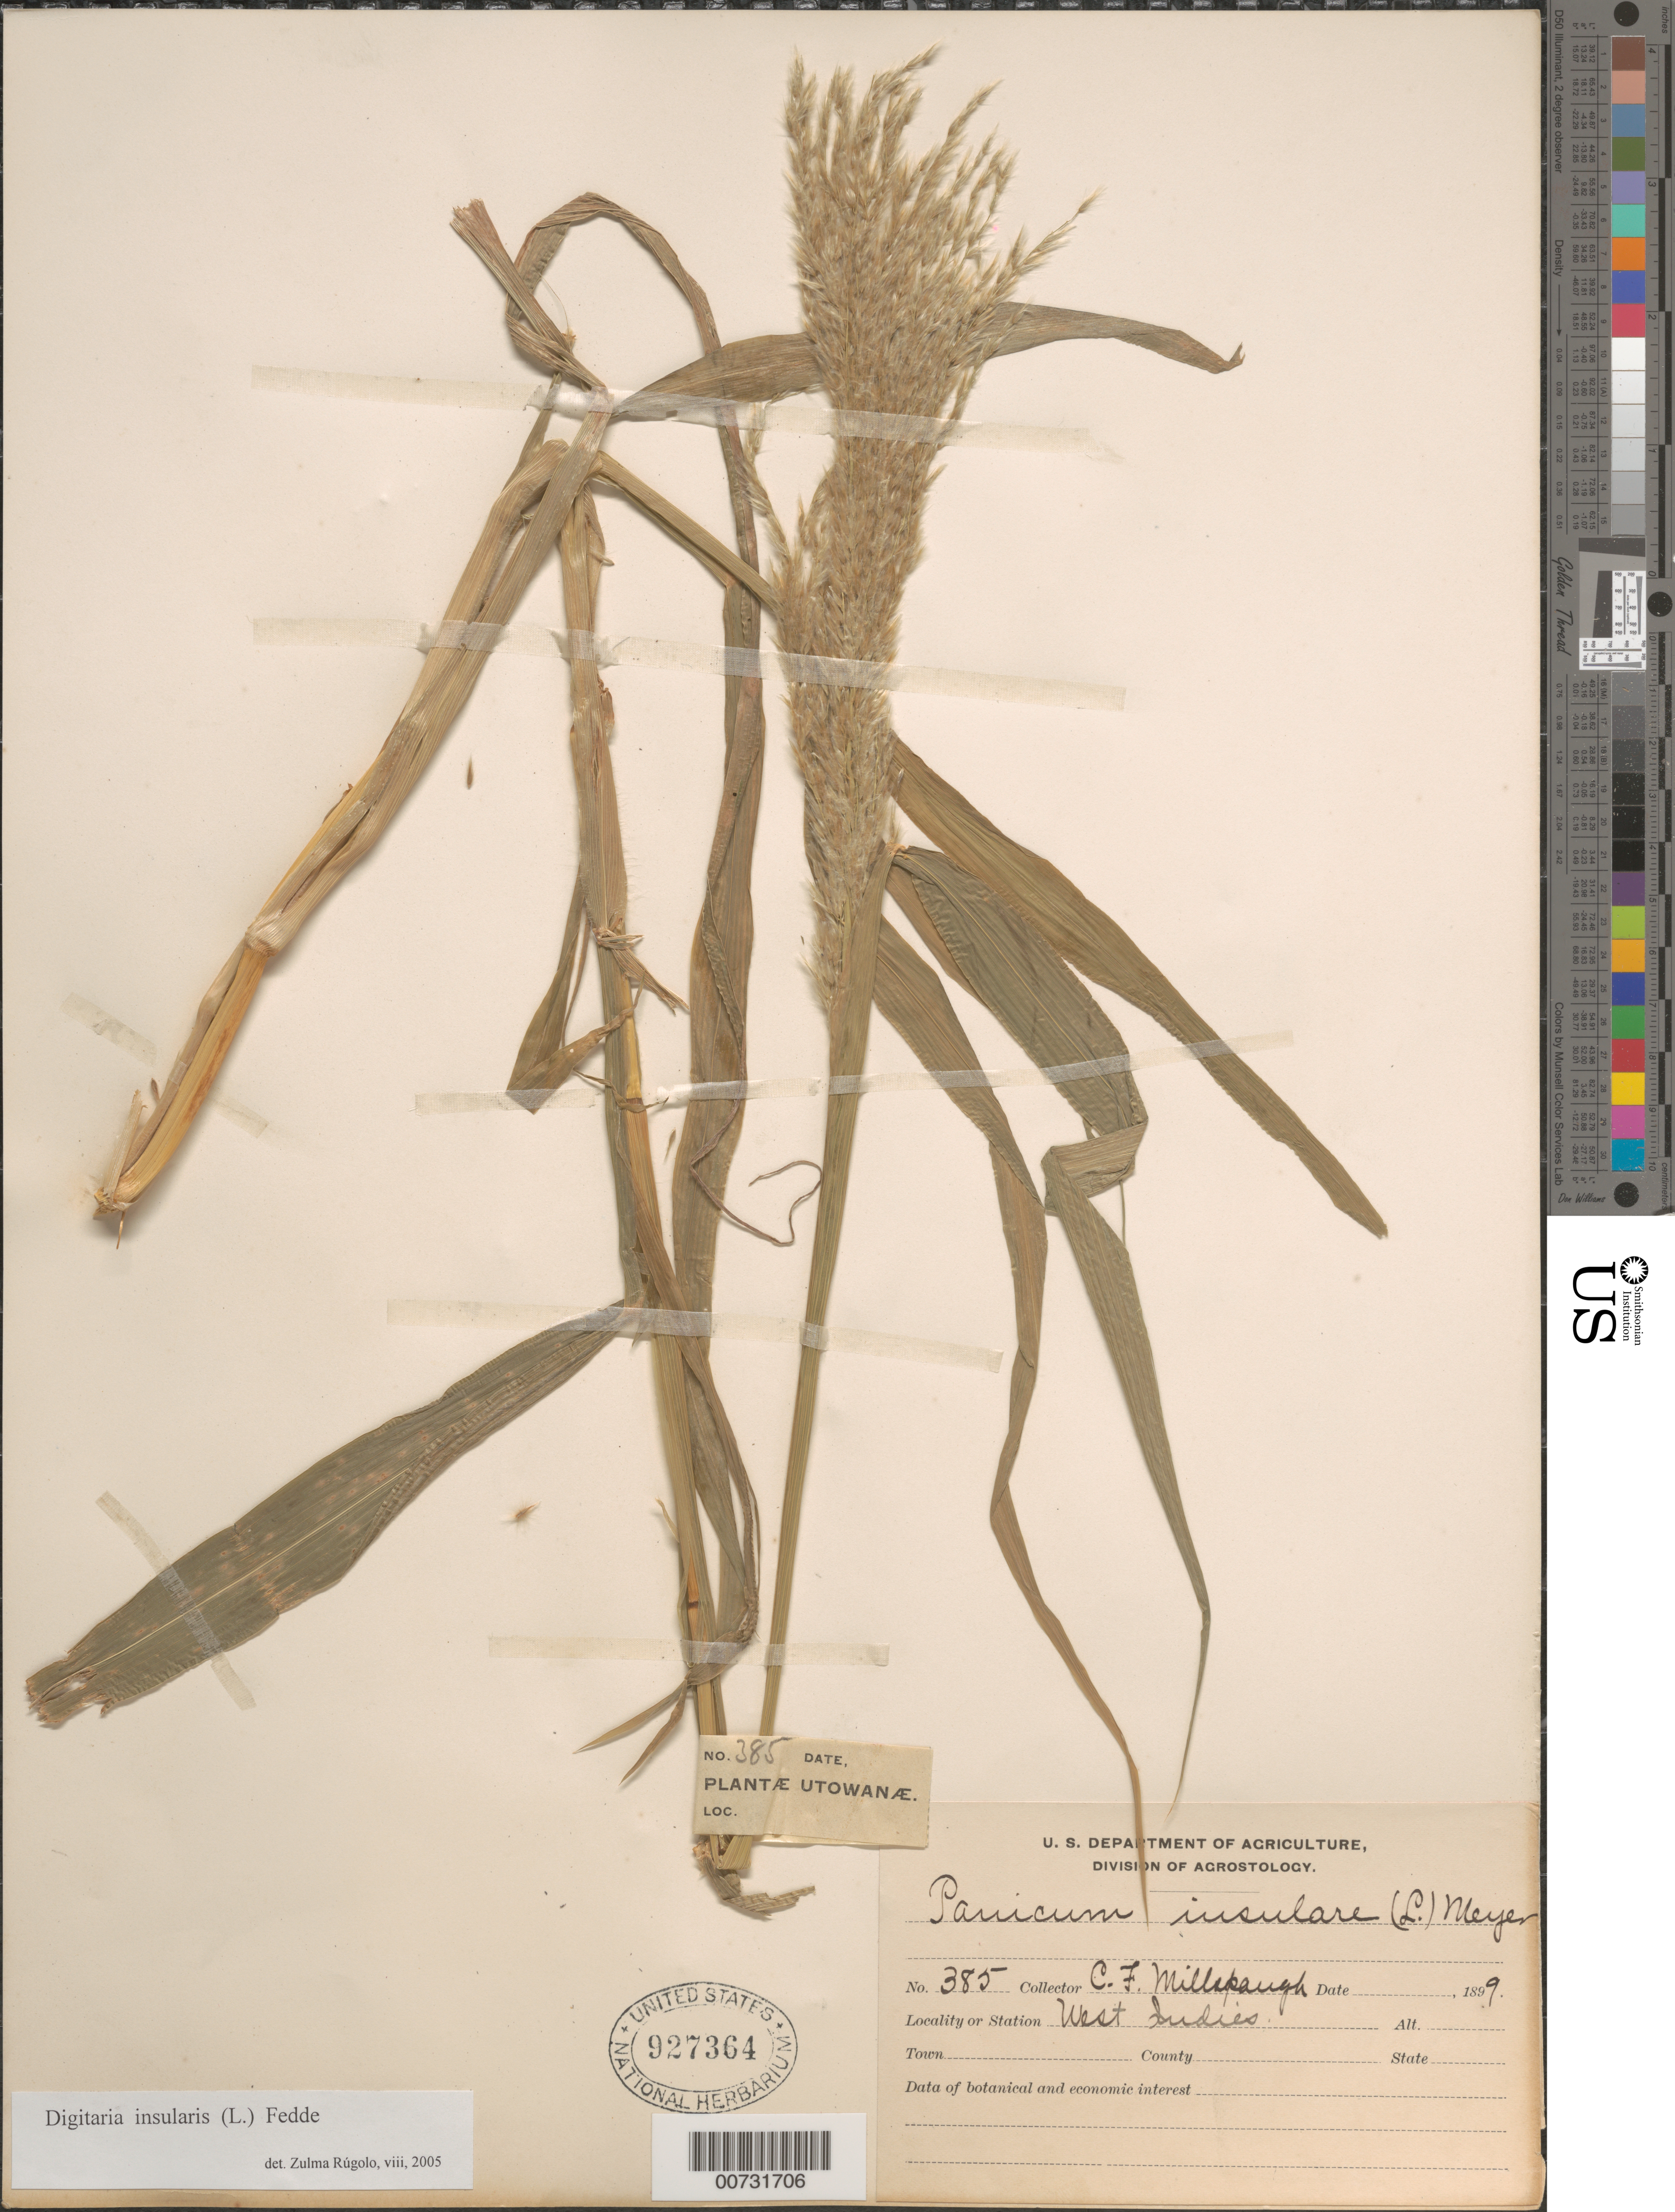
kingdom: Plantae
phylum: Tracheophyta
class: Liliopsida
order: Poales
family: Poaceae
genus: Digitaria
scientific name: Digitaria insularis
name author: (L.) Mez ex Ekman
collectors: C. F. Millspaugh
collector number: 385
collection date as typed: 1899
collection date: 1899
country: U.S. Virgin Islands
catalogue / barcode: US 927364